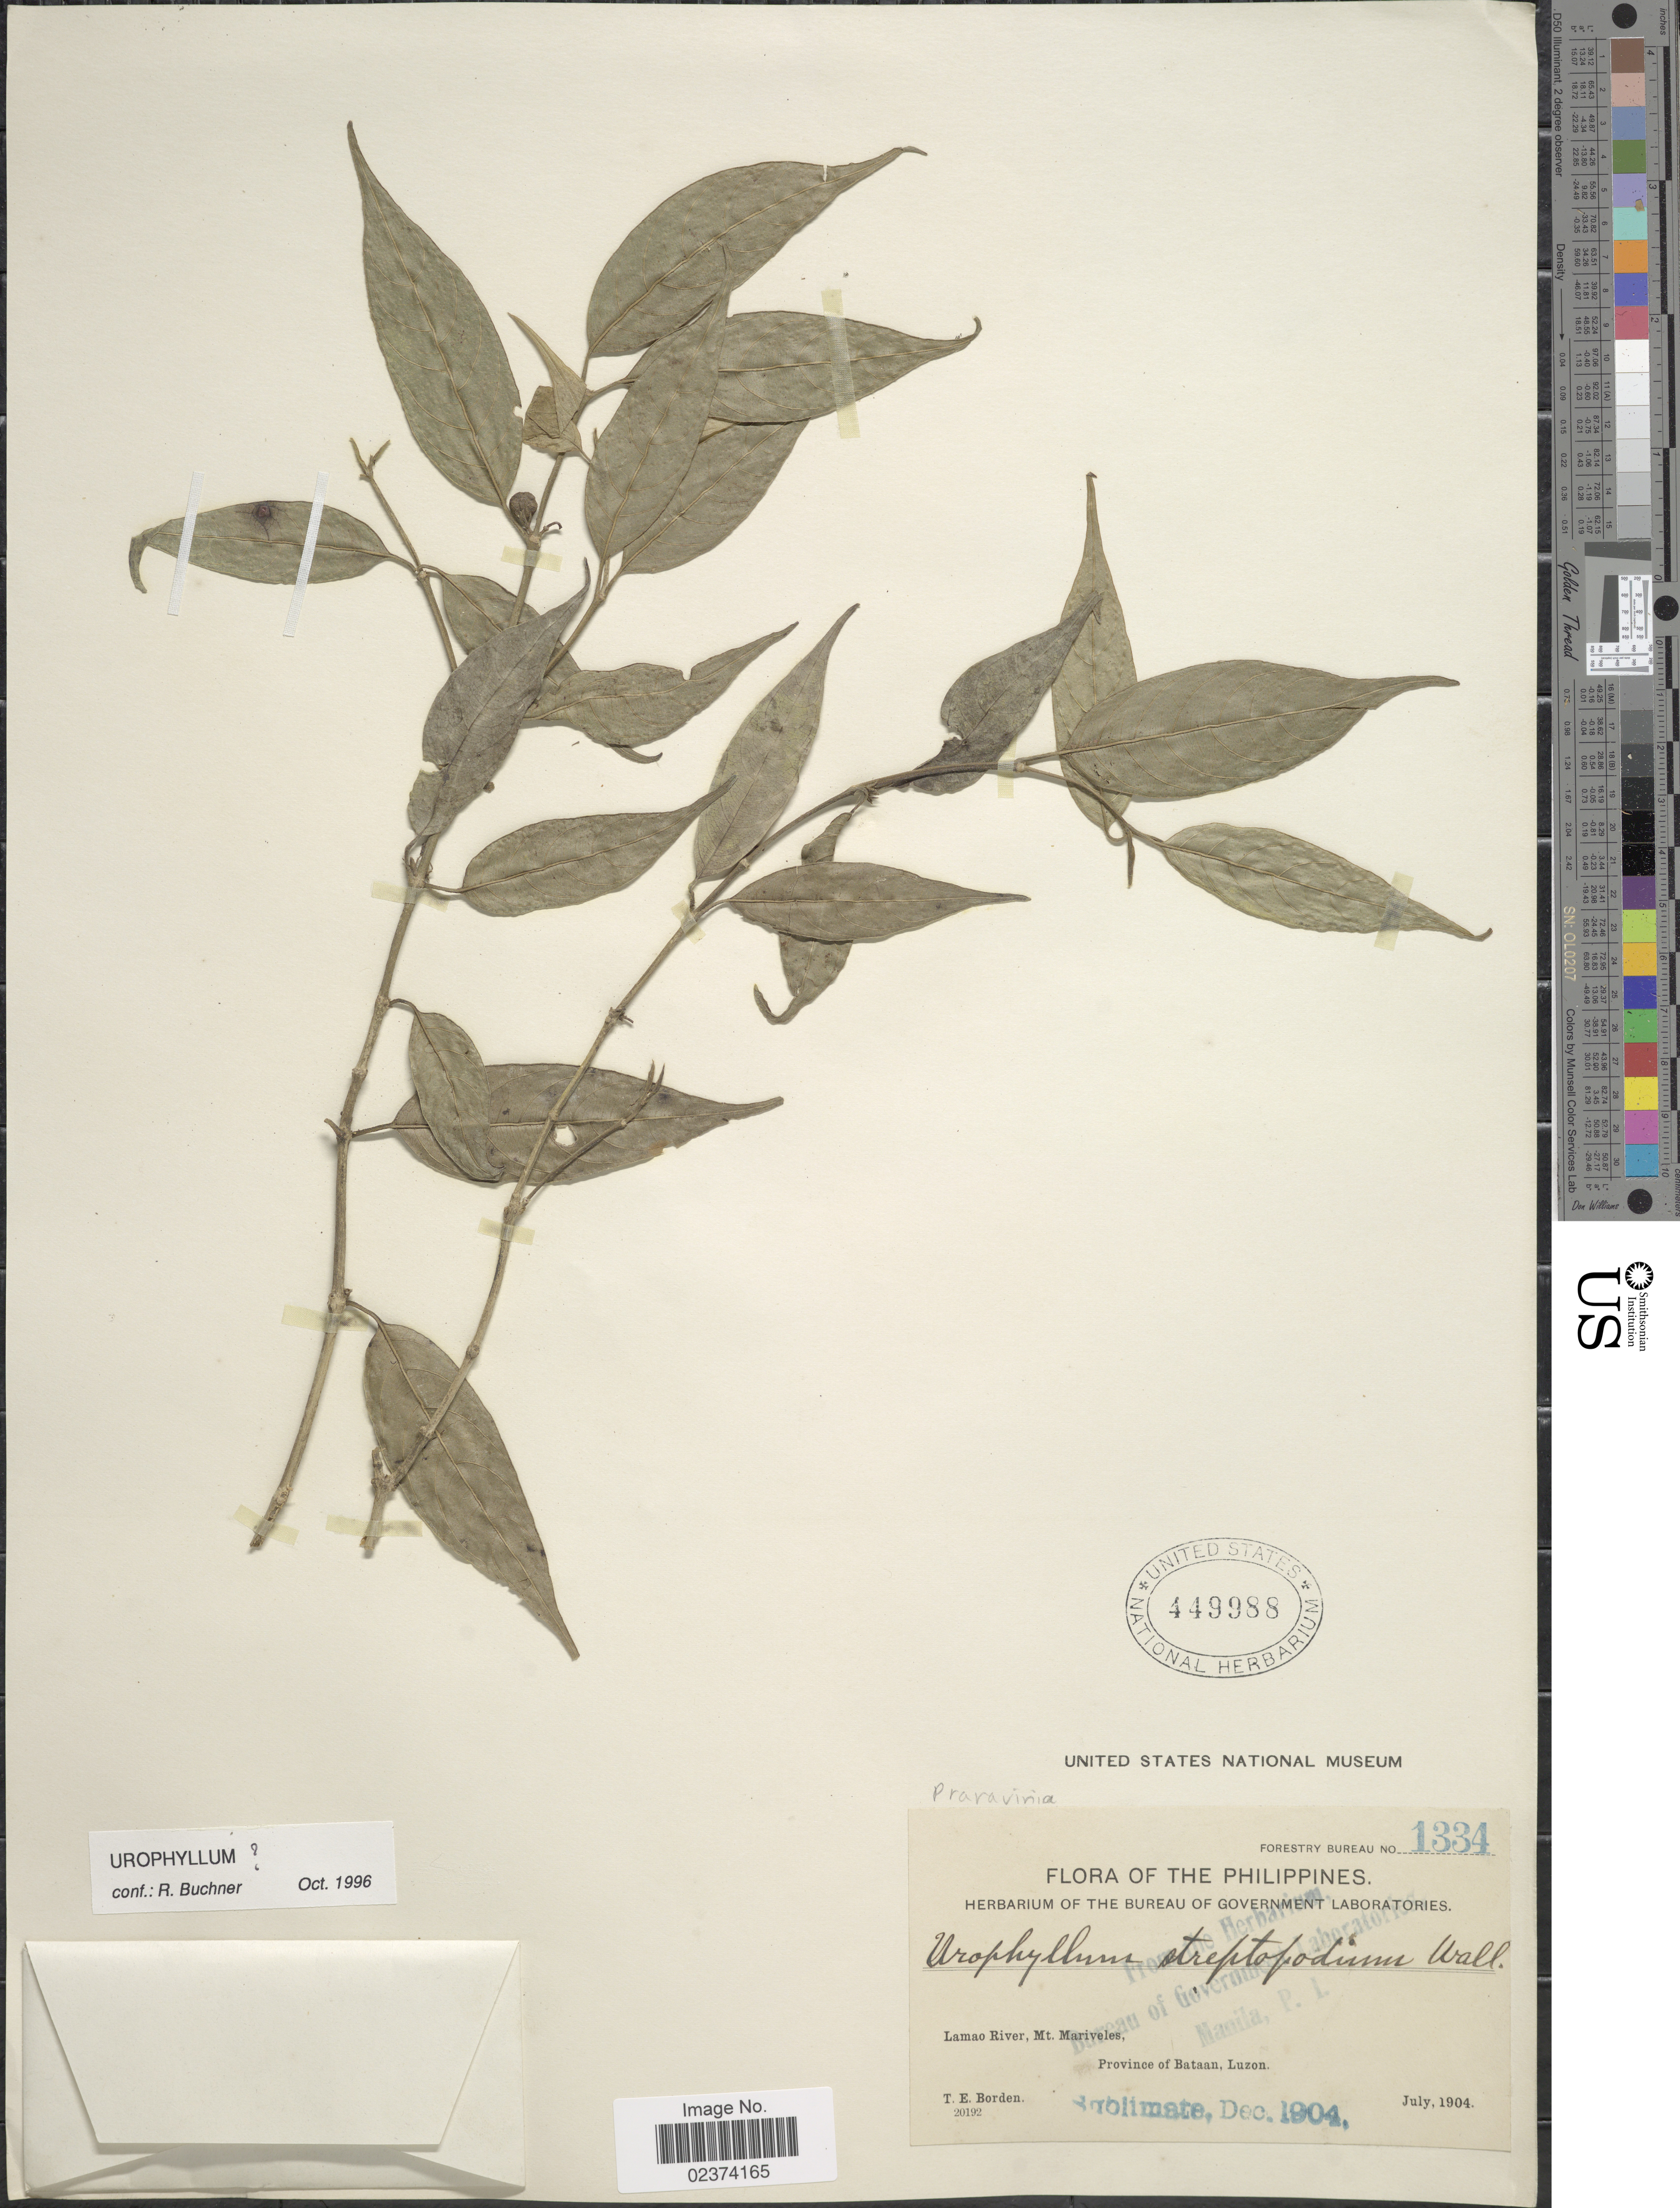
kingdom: Plantae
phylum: Tracheophyta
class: Magnoliopsida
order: Gentianales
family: Rubiaceae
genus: Urophyllum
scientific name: Urophyllum sp.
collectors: T. E. Borden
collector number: Forestry Bureau 1334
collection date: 1904-07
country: Philippines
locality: Lamao River, Mt. Mariveles, Province of Bataan, Luzon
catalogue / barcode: US 449988